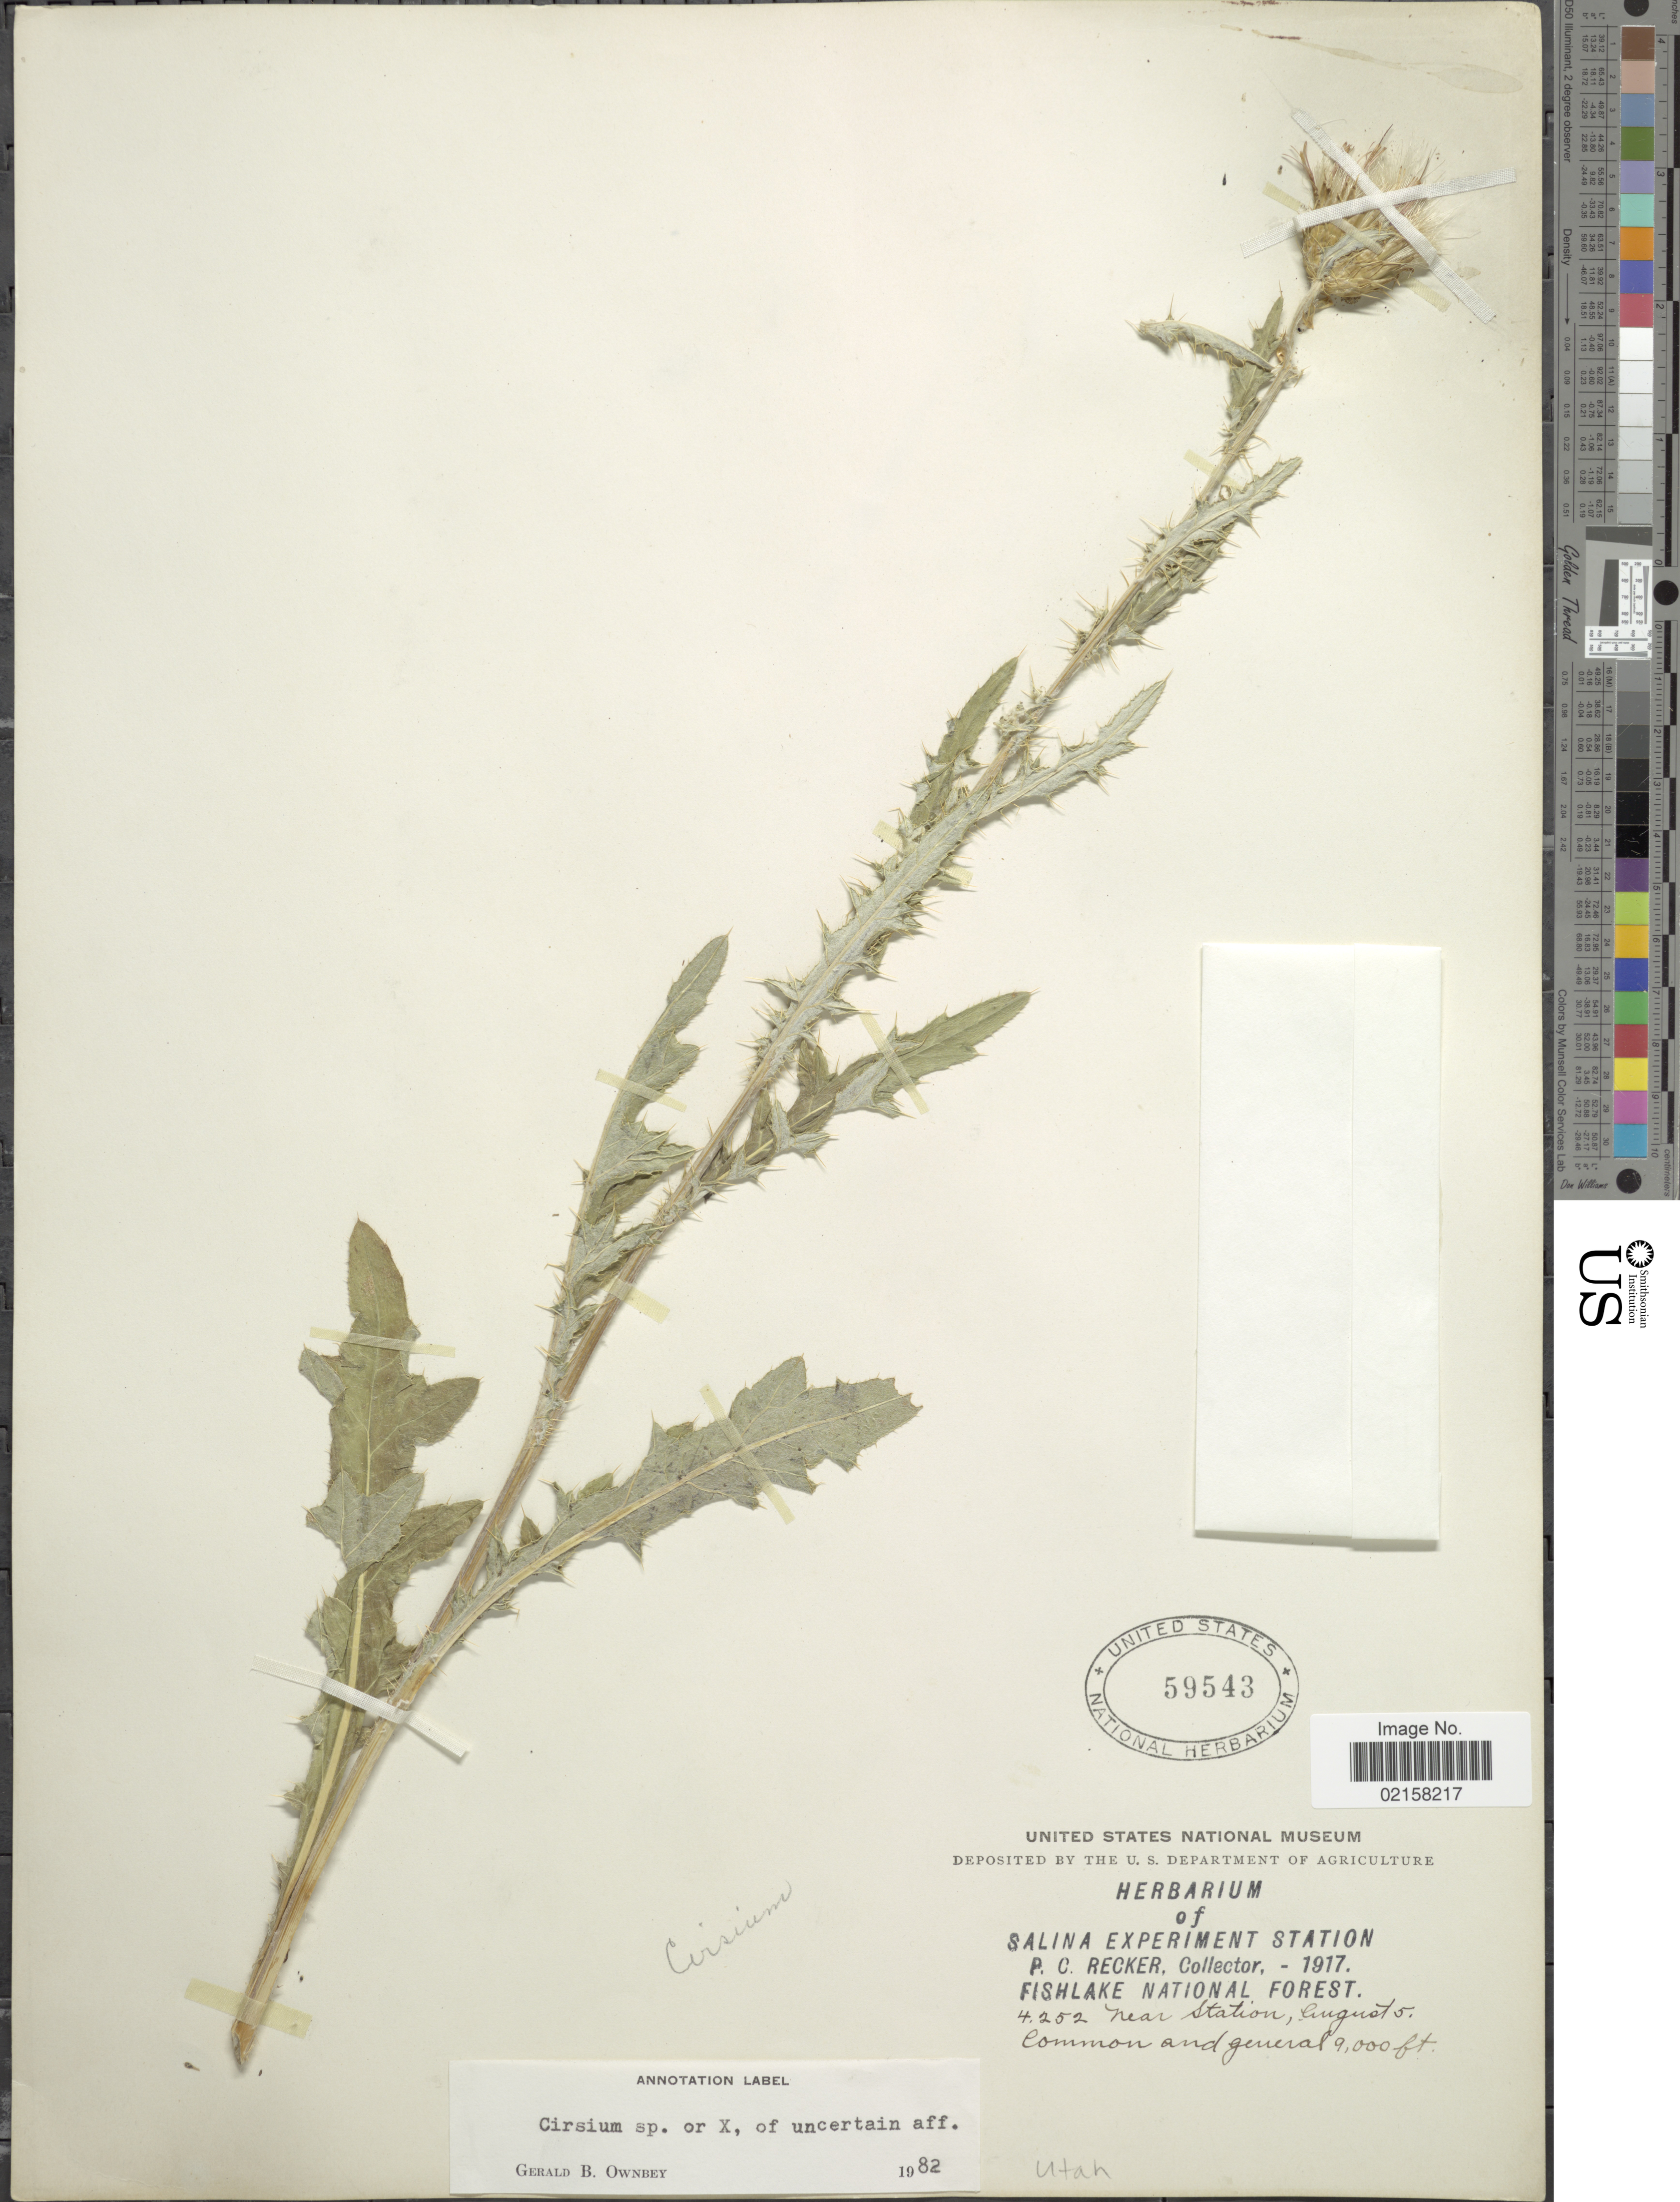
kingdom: Plantae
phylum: Tracheophyta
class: Magnoliopsida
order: Asterales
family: Asteraceae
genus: Cirsium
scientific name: Cirsium clavatum var. clavatum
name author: (M.E. Jones) Petr.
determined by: Ackerfield, Jennifer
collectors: P. Recker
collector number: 4252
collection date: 1917-08-05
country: United States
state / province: Utah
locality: Fishlake National Forest, near station.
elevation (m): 2743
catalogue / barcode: US 59543